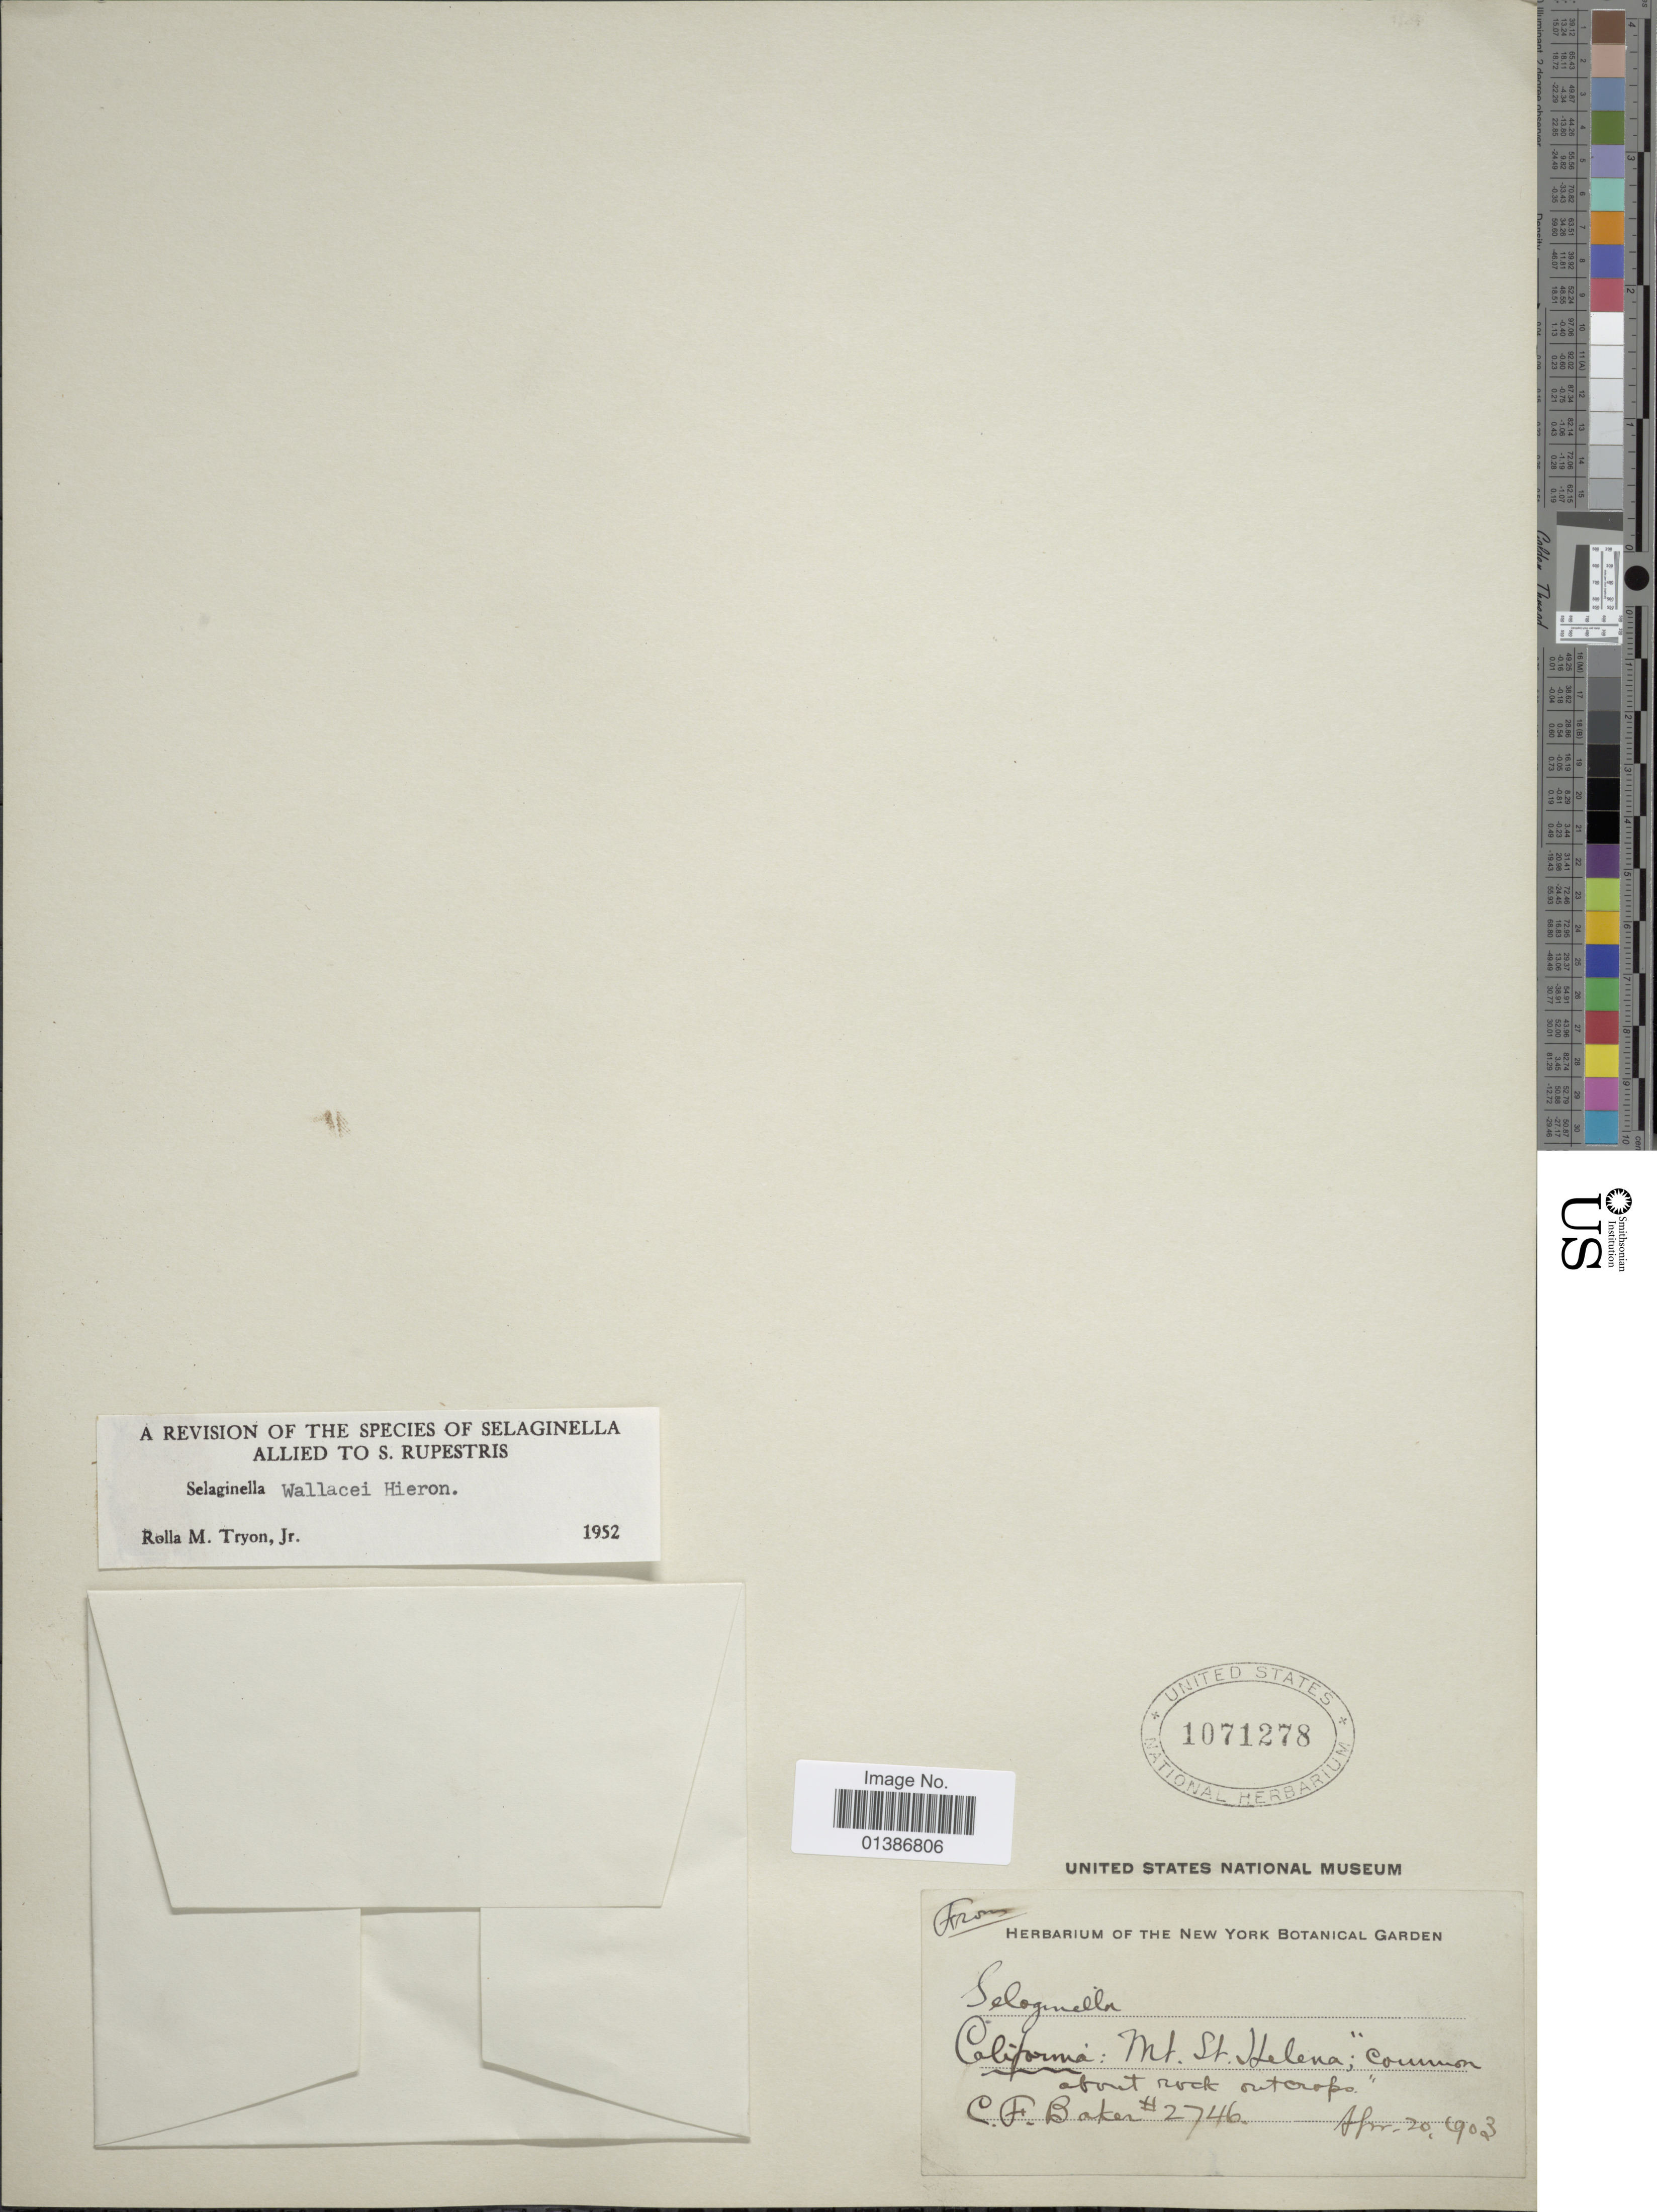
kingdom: Plantae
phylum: Tracheophyta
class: Lycopodiopsida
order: Selaginellales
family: Selaginellaceae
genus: Selaginella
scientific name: Selaginella wallacei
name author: Hieron.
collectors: C. F. Baker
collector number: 2746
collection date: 1903-04-20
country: United States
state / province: California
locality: Mt. St. Helena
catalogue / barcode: US 1071278